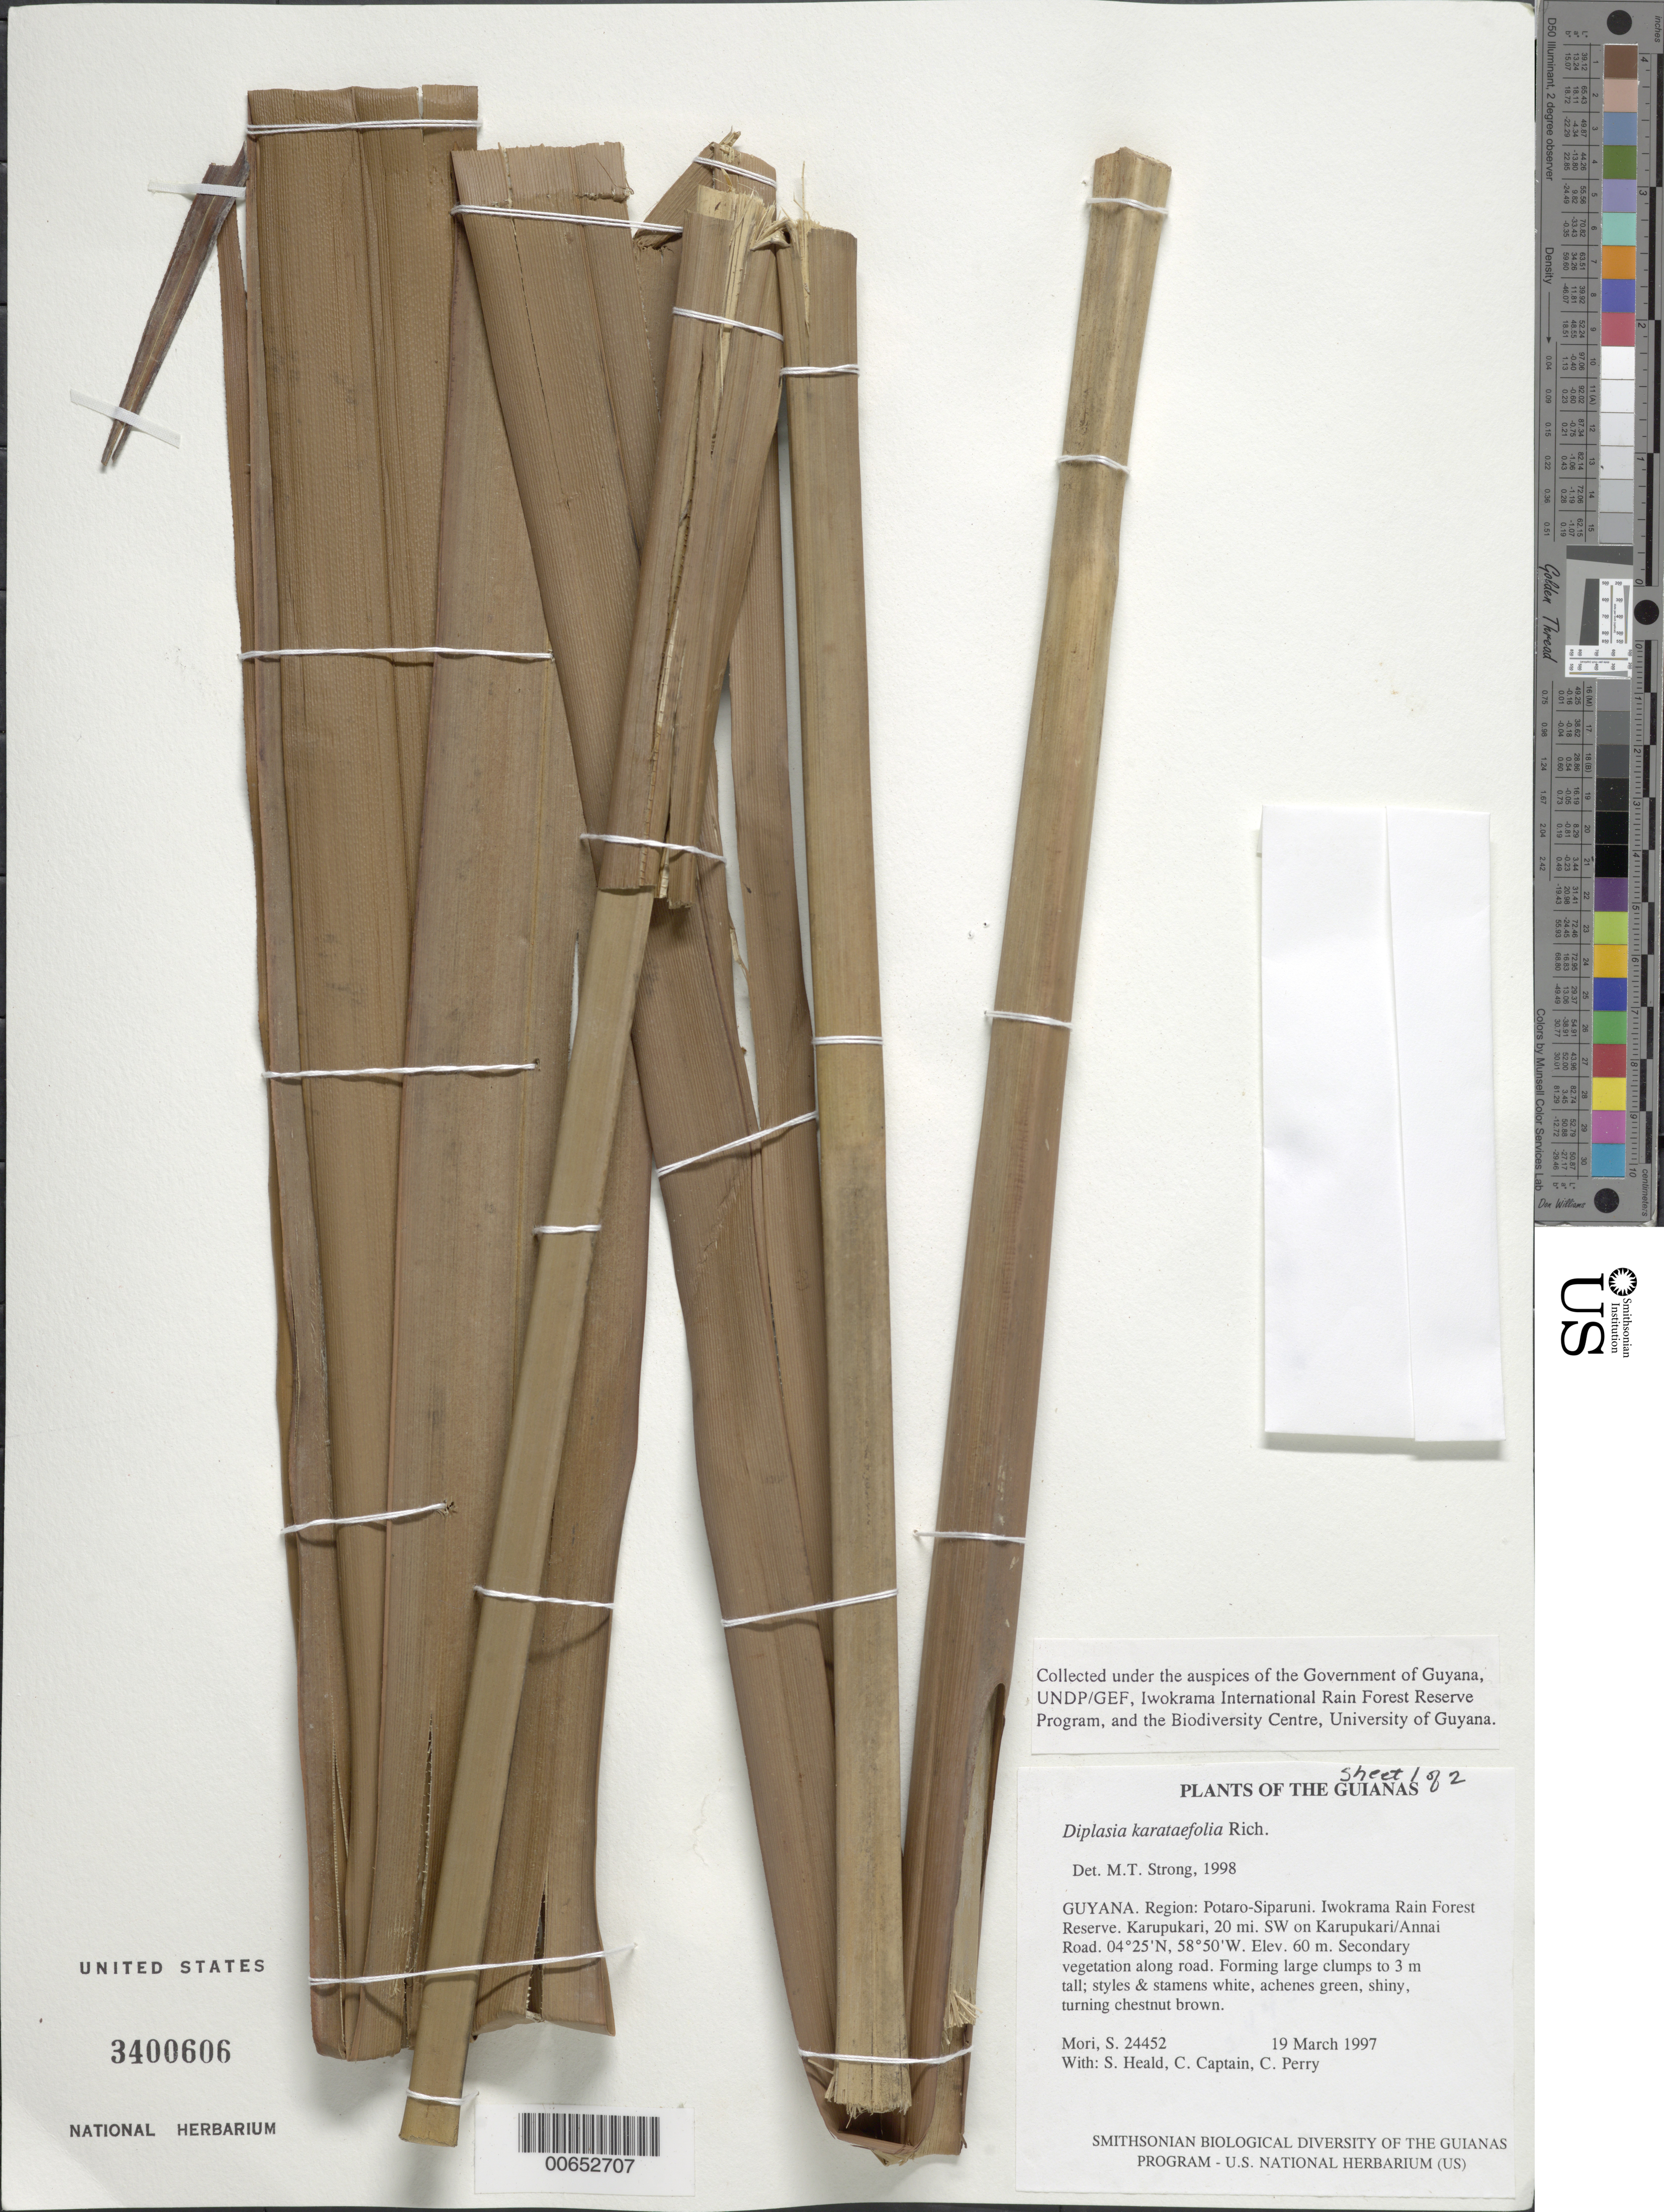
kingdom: Plantae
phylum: Tracheophyta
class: Liliopsida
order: Poales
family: Cyperaceae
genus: Diplasia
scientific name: Diplasia karatifolia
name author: Rich.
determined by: Strong, M. T., (US), Smithsonian Institution - National Museum of Natural History (UNITED STATES)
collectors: S. Mori, S. Heald, C. Captain & C. Perry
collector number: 24452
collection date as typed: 19 March 1997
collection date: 1997-03-19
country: Guyana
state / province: Potaro-Siparuni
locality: Iwokrama Rain Forest Reserve. Karupukari, 20 mi. SW on Karupukari/Annai Road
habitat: Secondary vegetation along road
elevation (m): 60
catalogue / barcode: US 3400606